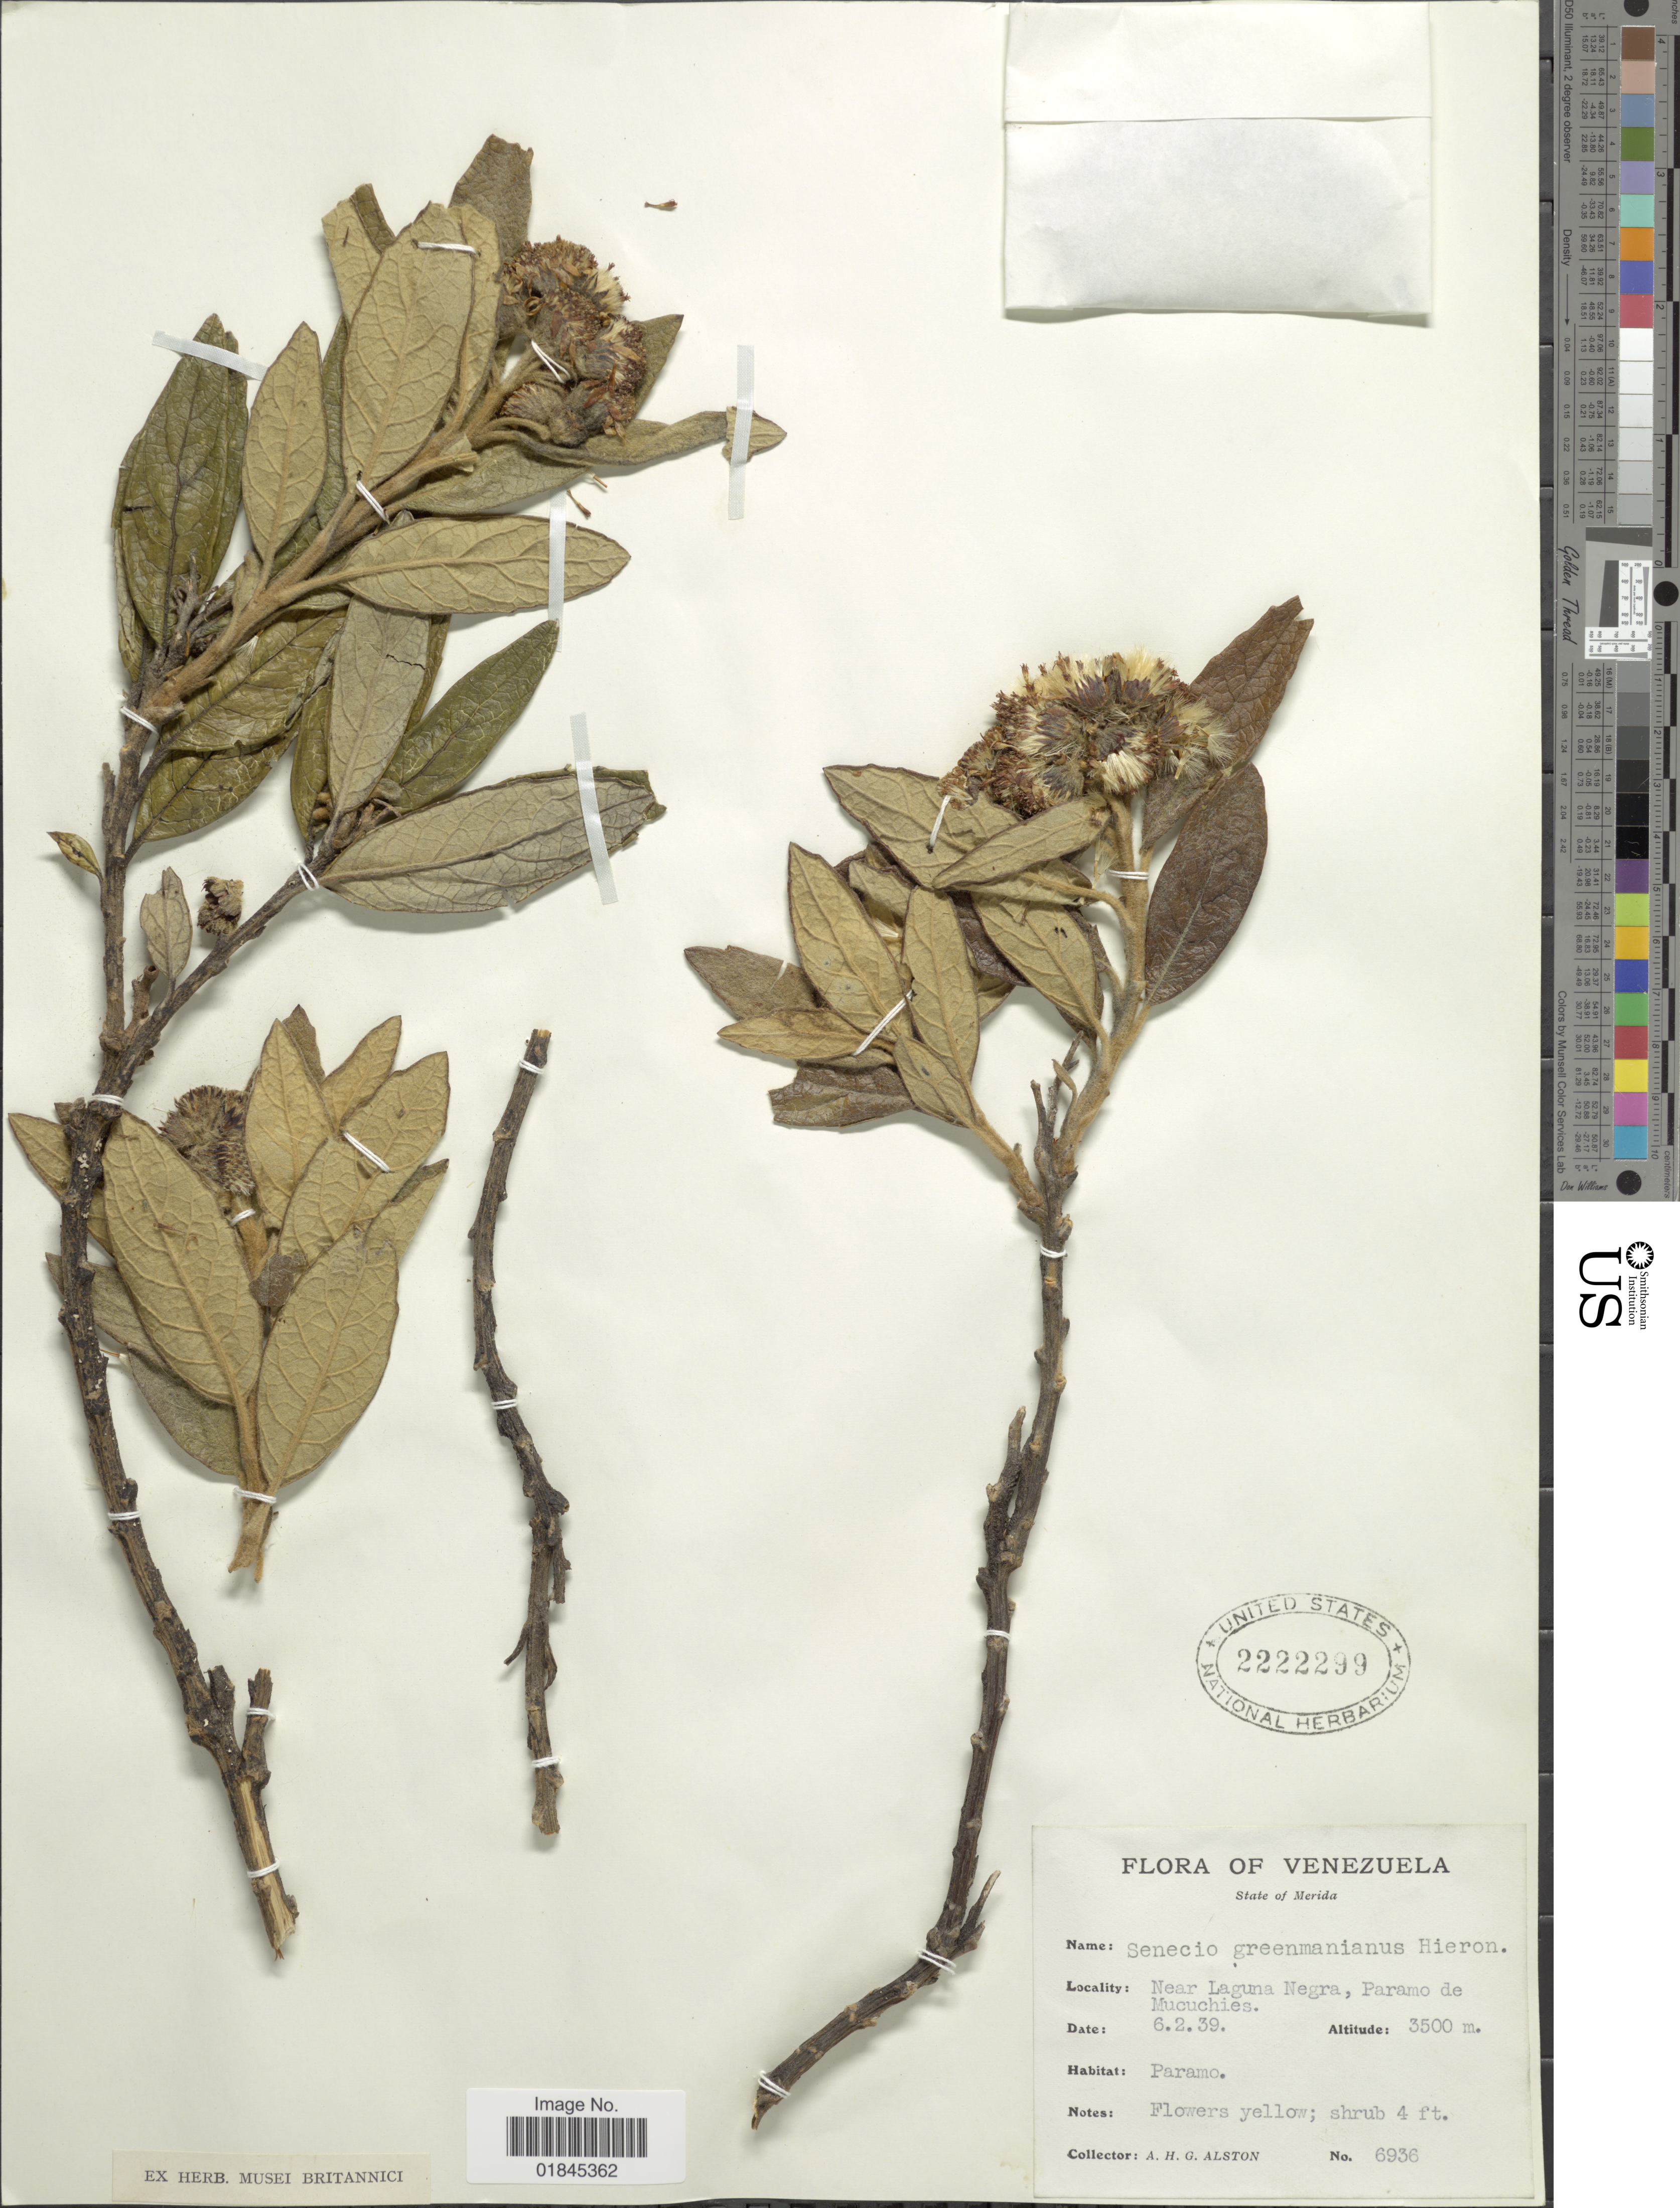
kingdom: Plantae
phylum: Tracheophyta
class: Magnoliopsida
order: Asterales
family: Asteraceae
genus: Pentacalia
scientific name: Pentacalia greenmaniana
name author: (Hieron.) Cuatrec.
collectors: A. H. Alston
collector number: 6936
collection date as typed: Transcribed d/m/y: 6/2/39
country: Venezuela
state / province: Mérida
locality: State of Merida. Near Laguna Negra, Paramo de Mucuchies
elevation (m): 3500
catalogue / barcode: US 2222299